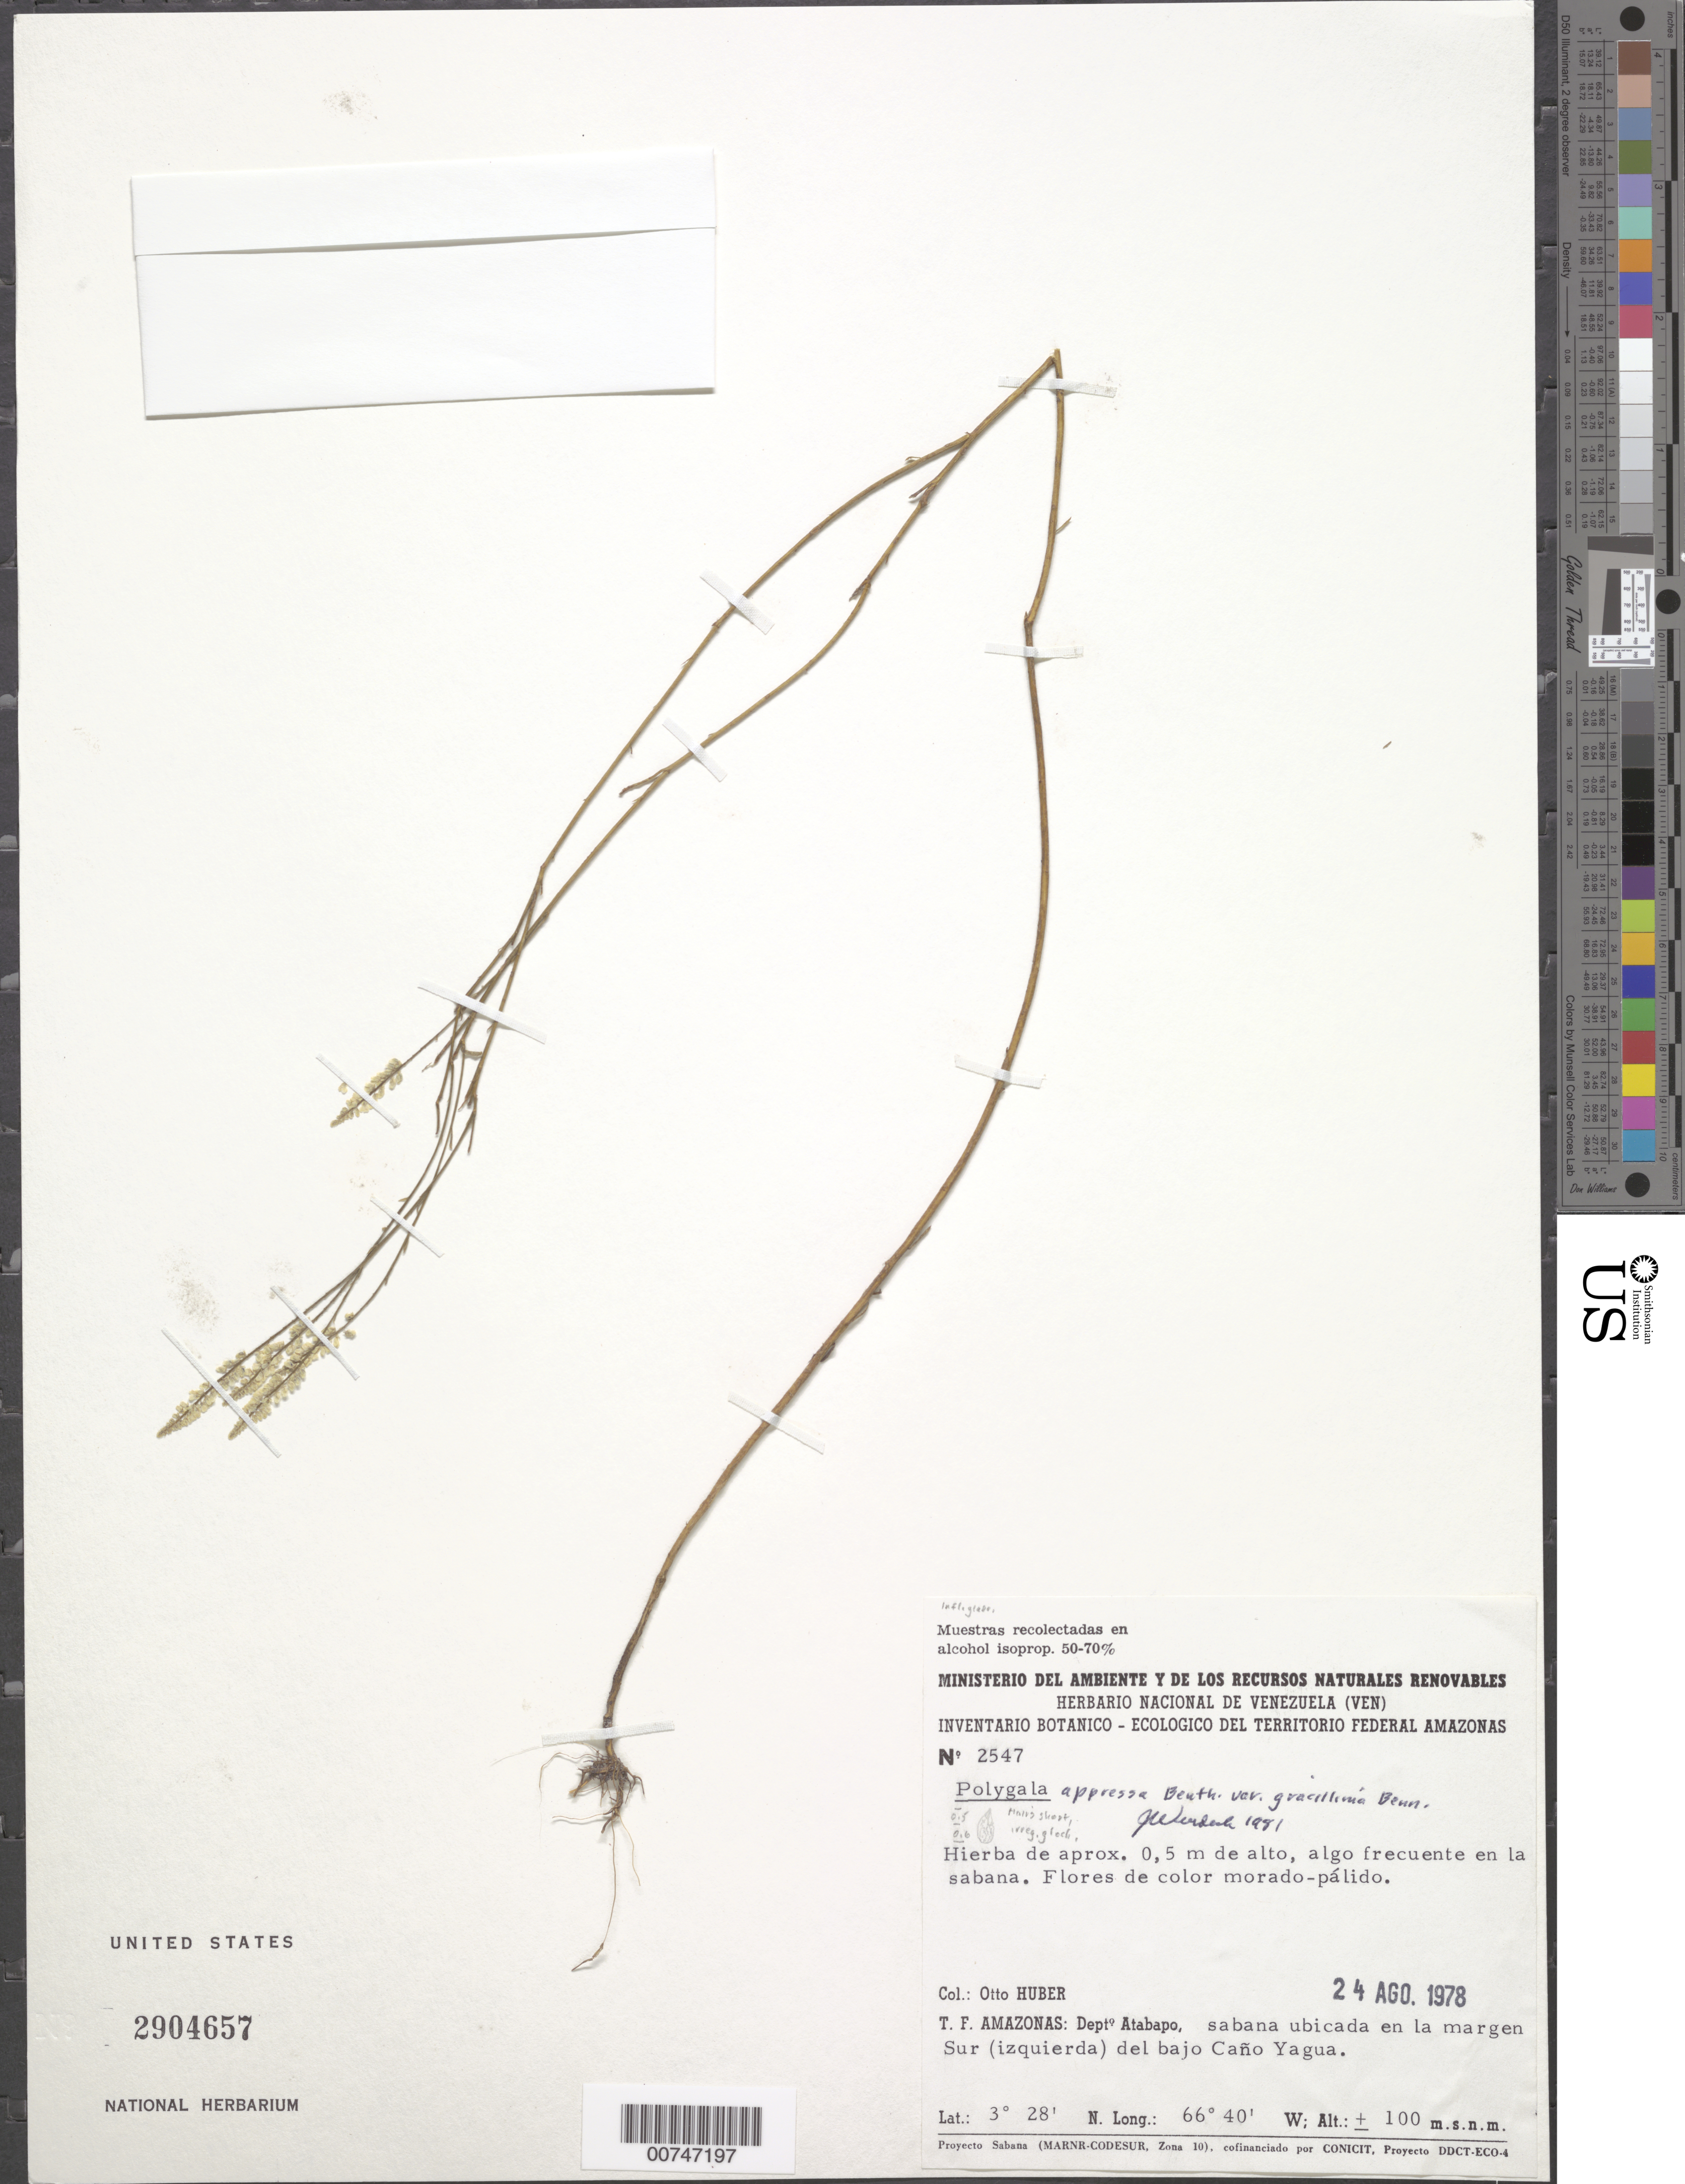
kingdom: Plantae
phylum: Tracheophyta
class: Magnoliopsida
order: Fabales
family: Polygalaceae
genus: Polygala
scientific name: Polygala appressa var. gracillima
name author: (S. Watson) A.W. Benn.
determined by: Wurdack, John J., (US), US (UNITED STATES)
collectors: O. Huber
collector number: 2547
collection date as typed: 24-Aug-78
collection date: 1978-08-24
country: Venezuela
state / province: Amazonas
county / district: Atabapo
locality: Caño Yagua, S of lower portion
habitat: Savanna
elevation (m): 100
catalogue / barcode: US 2904657